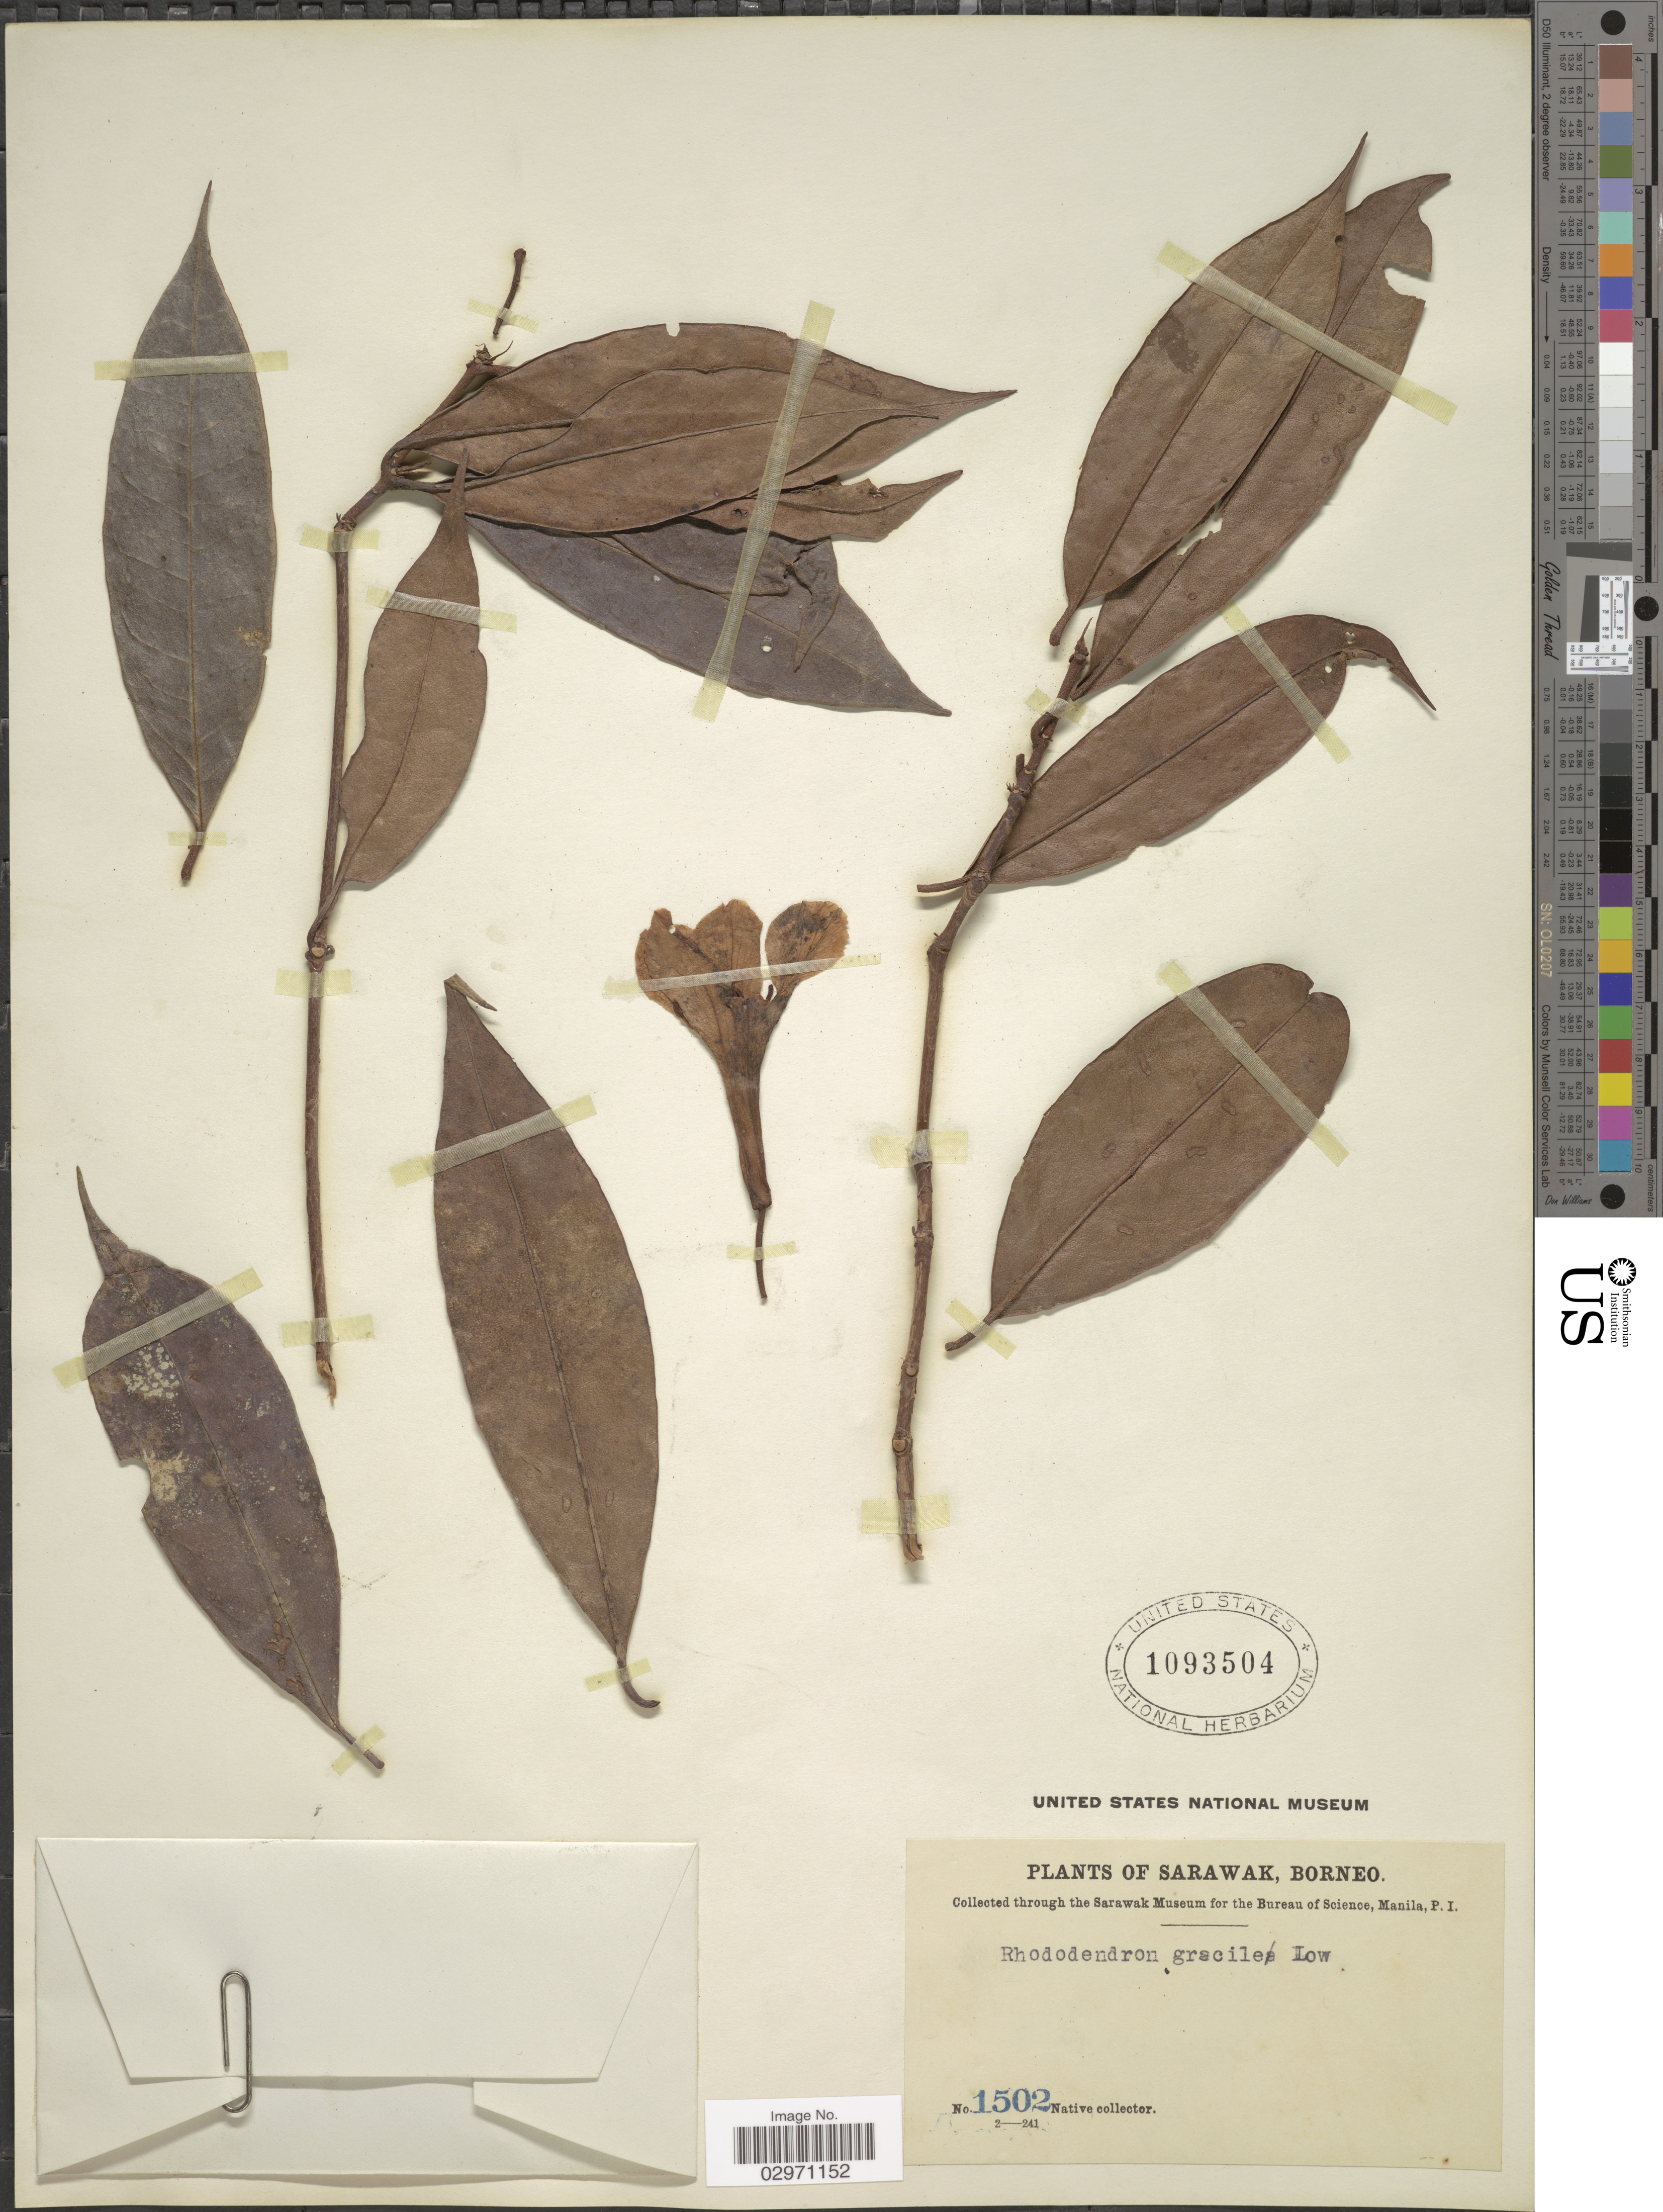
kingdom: Plantae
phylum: Tracheophyta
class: Magnoliopsida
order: Ericales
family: Ericaceae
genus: Rhododendron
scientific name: Rhododendron gracile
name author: H. Low ex Lindl.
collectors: Native collector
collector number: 1502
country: Malaysia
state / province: Sarawak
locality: Borneo.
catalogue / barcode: US 1093504